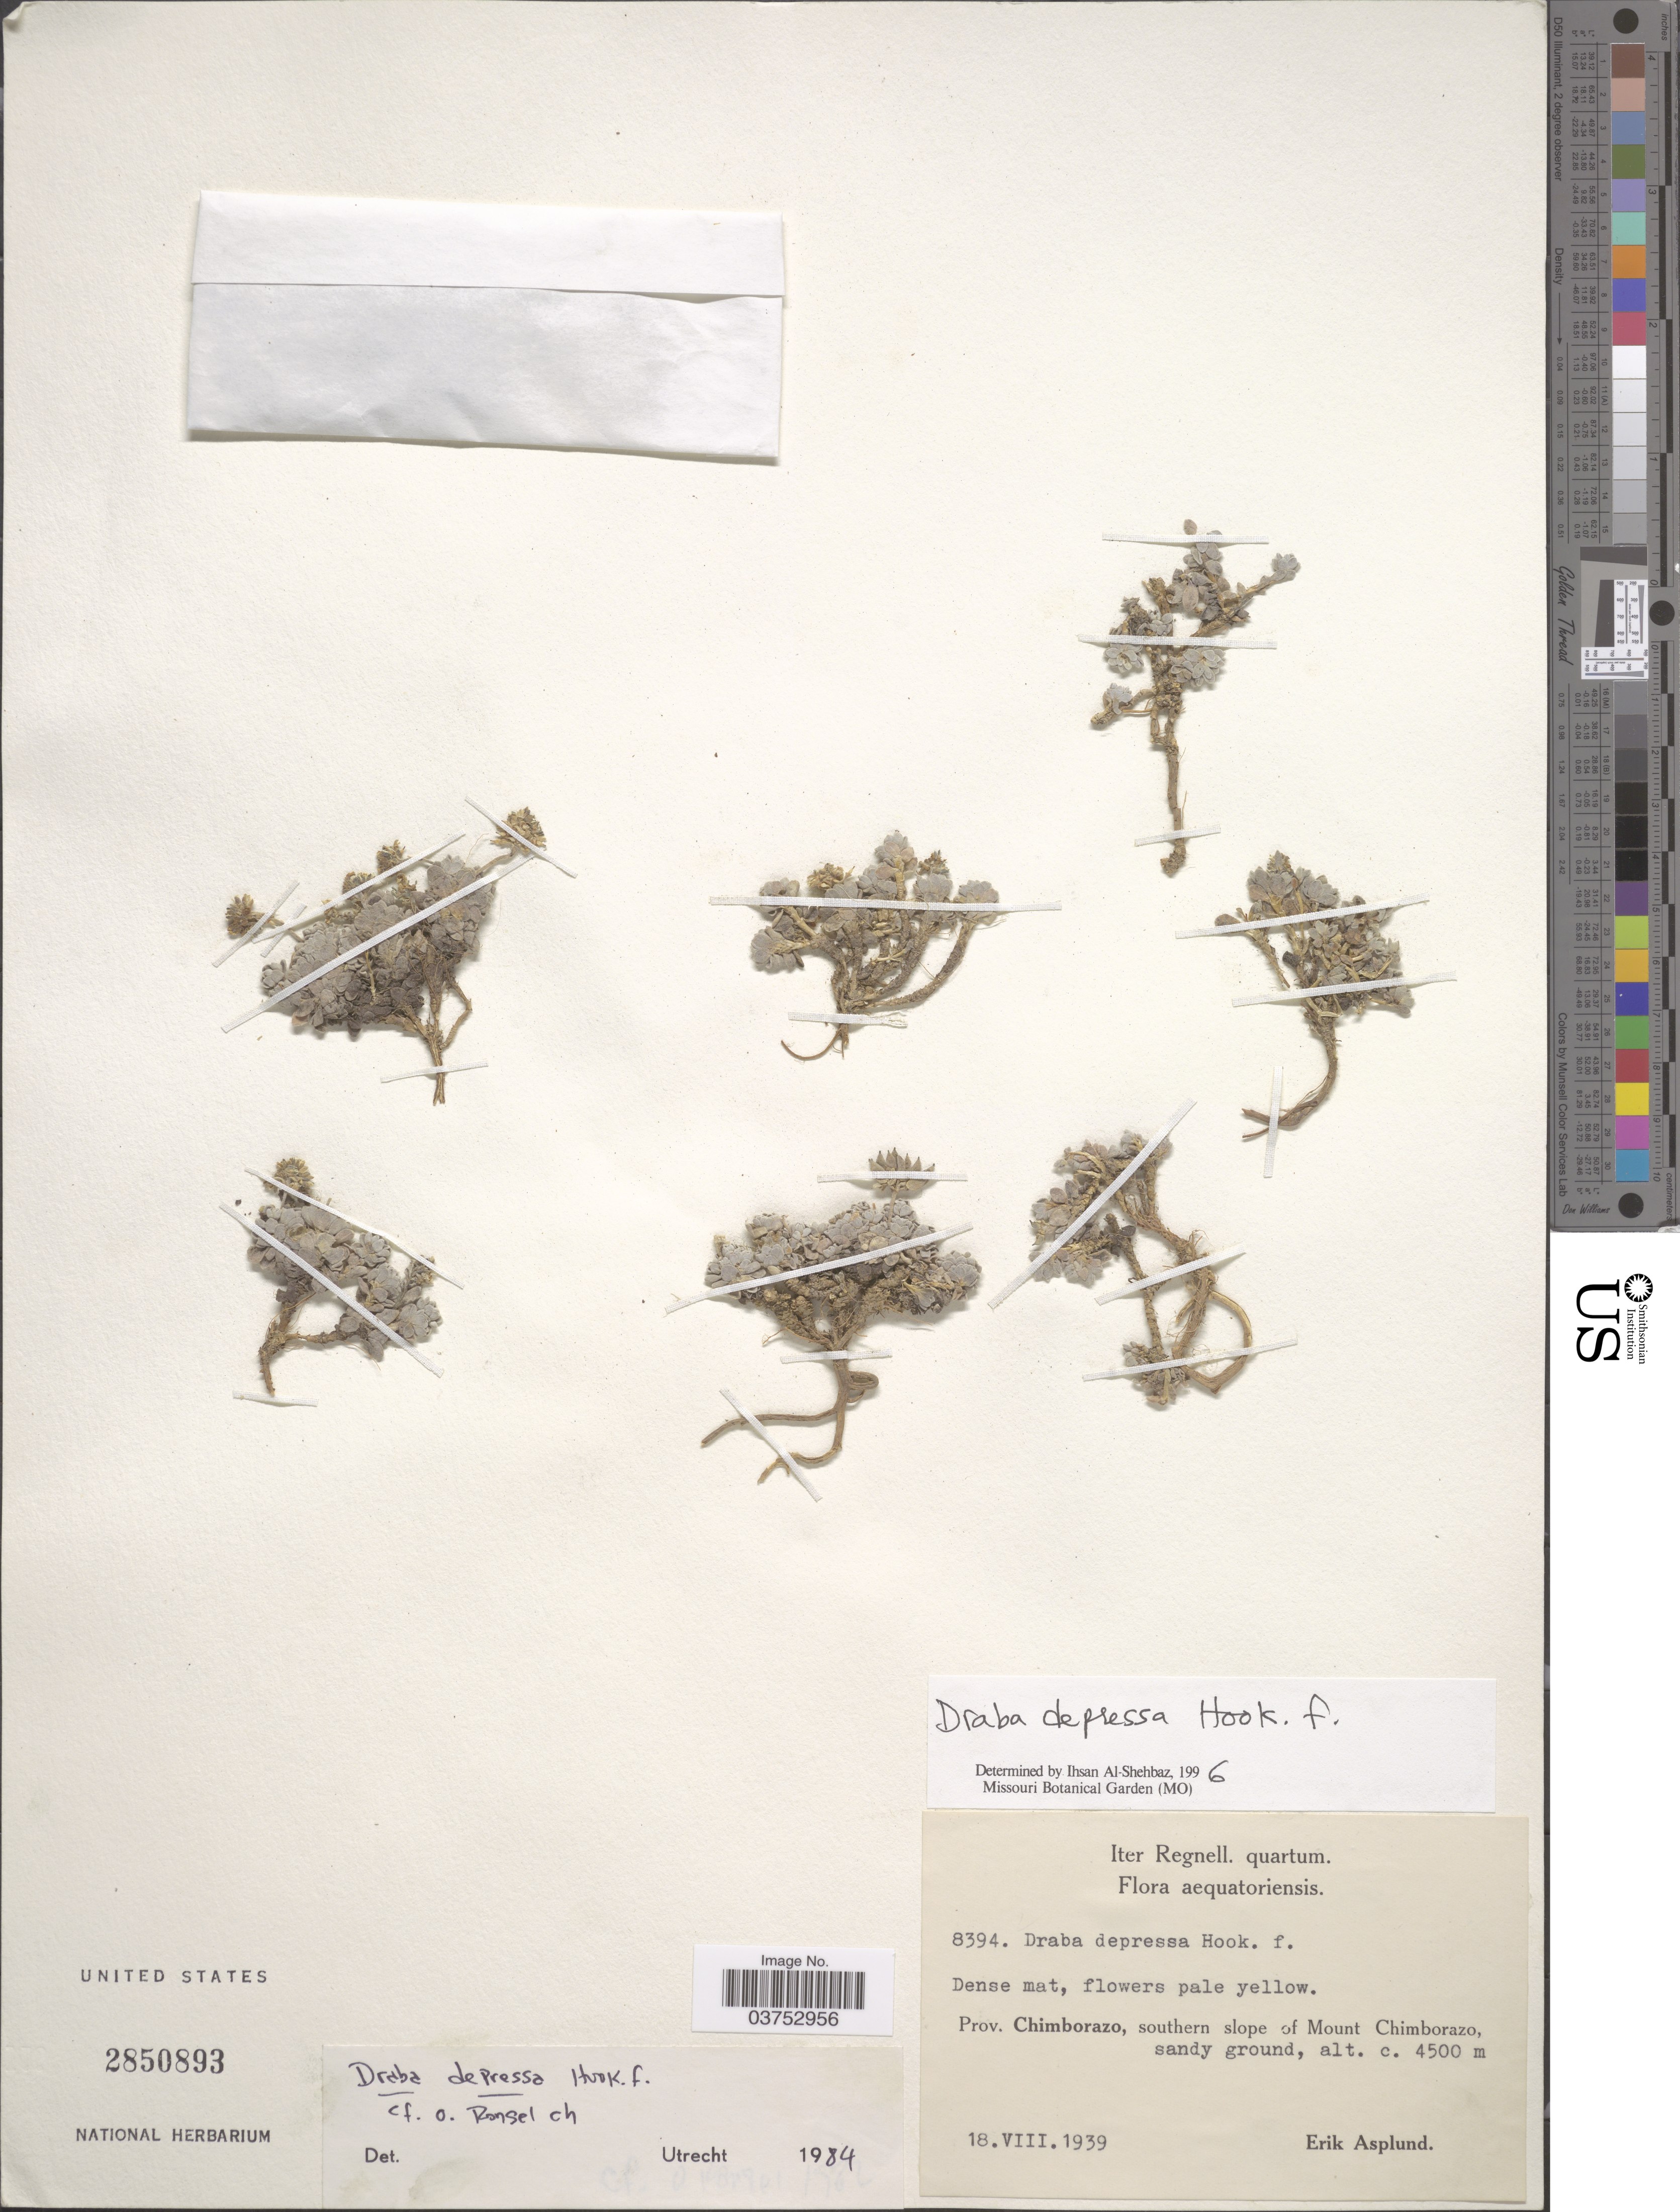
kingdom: Plantae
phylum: Tracheophyta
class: Magnoliopsida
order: Brassicales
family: Brassicaceae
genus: Draba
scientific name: Draba depressa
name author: (A. Gray) Hook. f.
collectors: E. Asplund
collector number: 8394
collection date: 1939-08-18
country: Ecuador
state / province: Chimborazo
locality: Southern slope of Mount Chimborazo.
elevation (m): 4500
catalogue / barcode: US 2850893